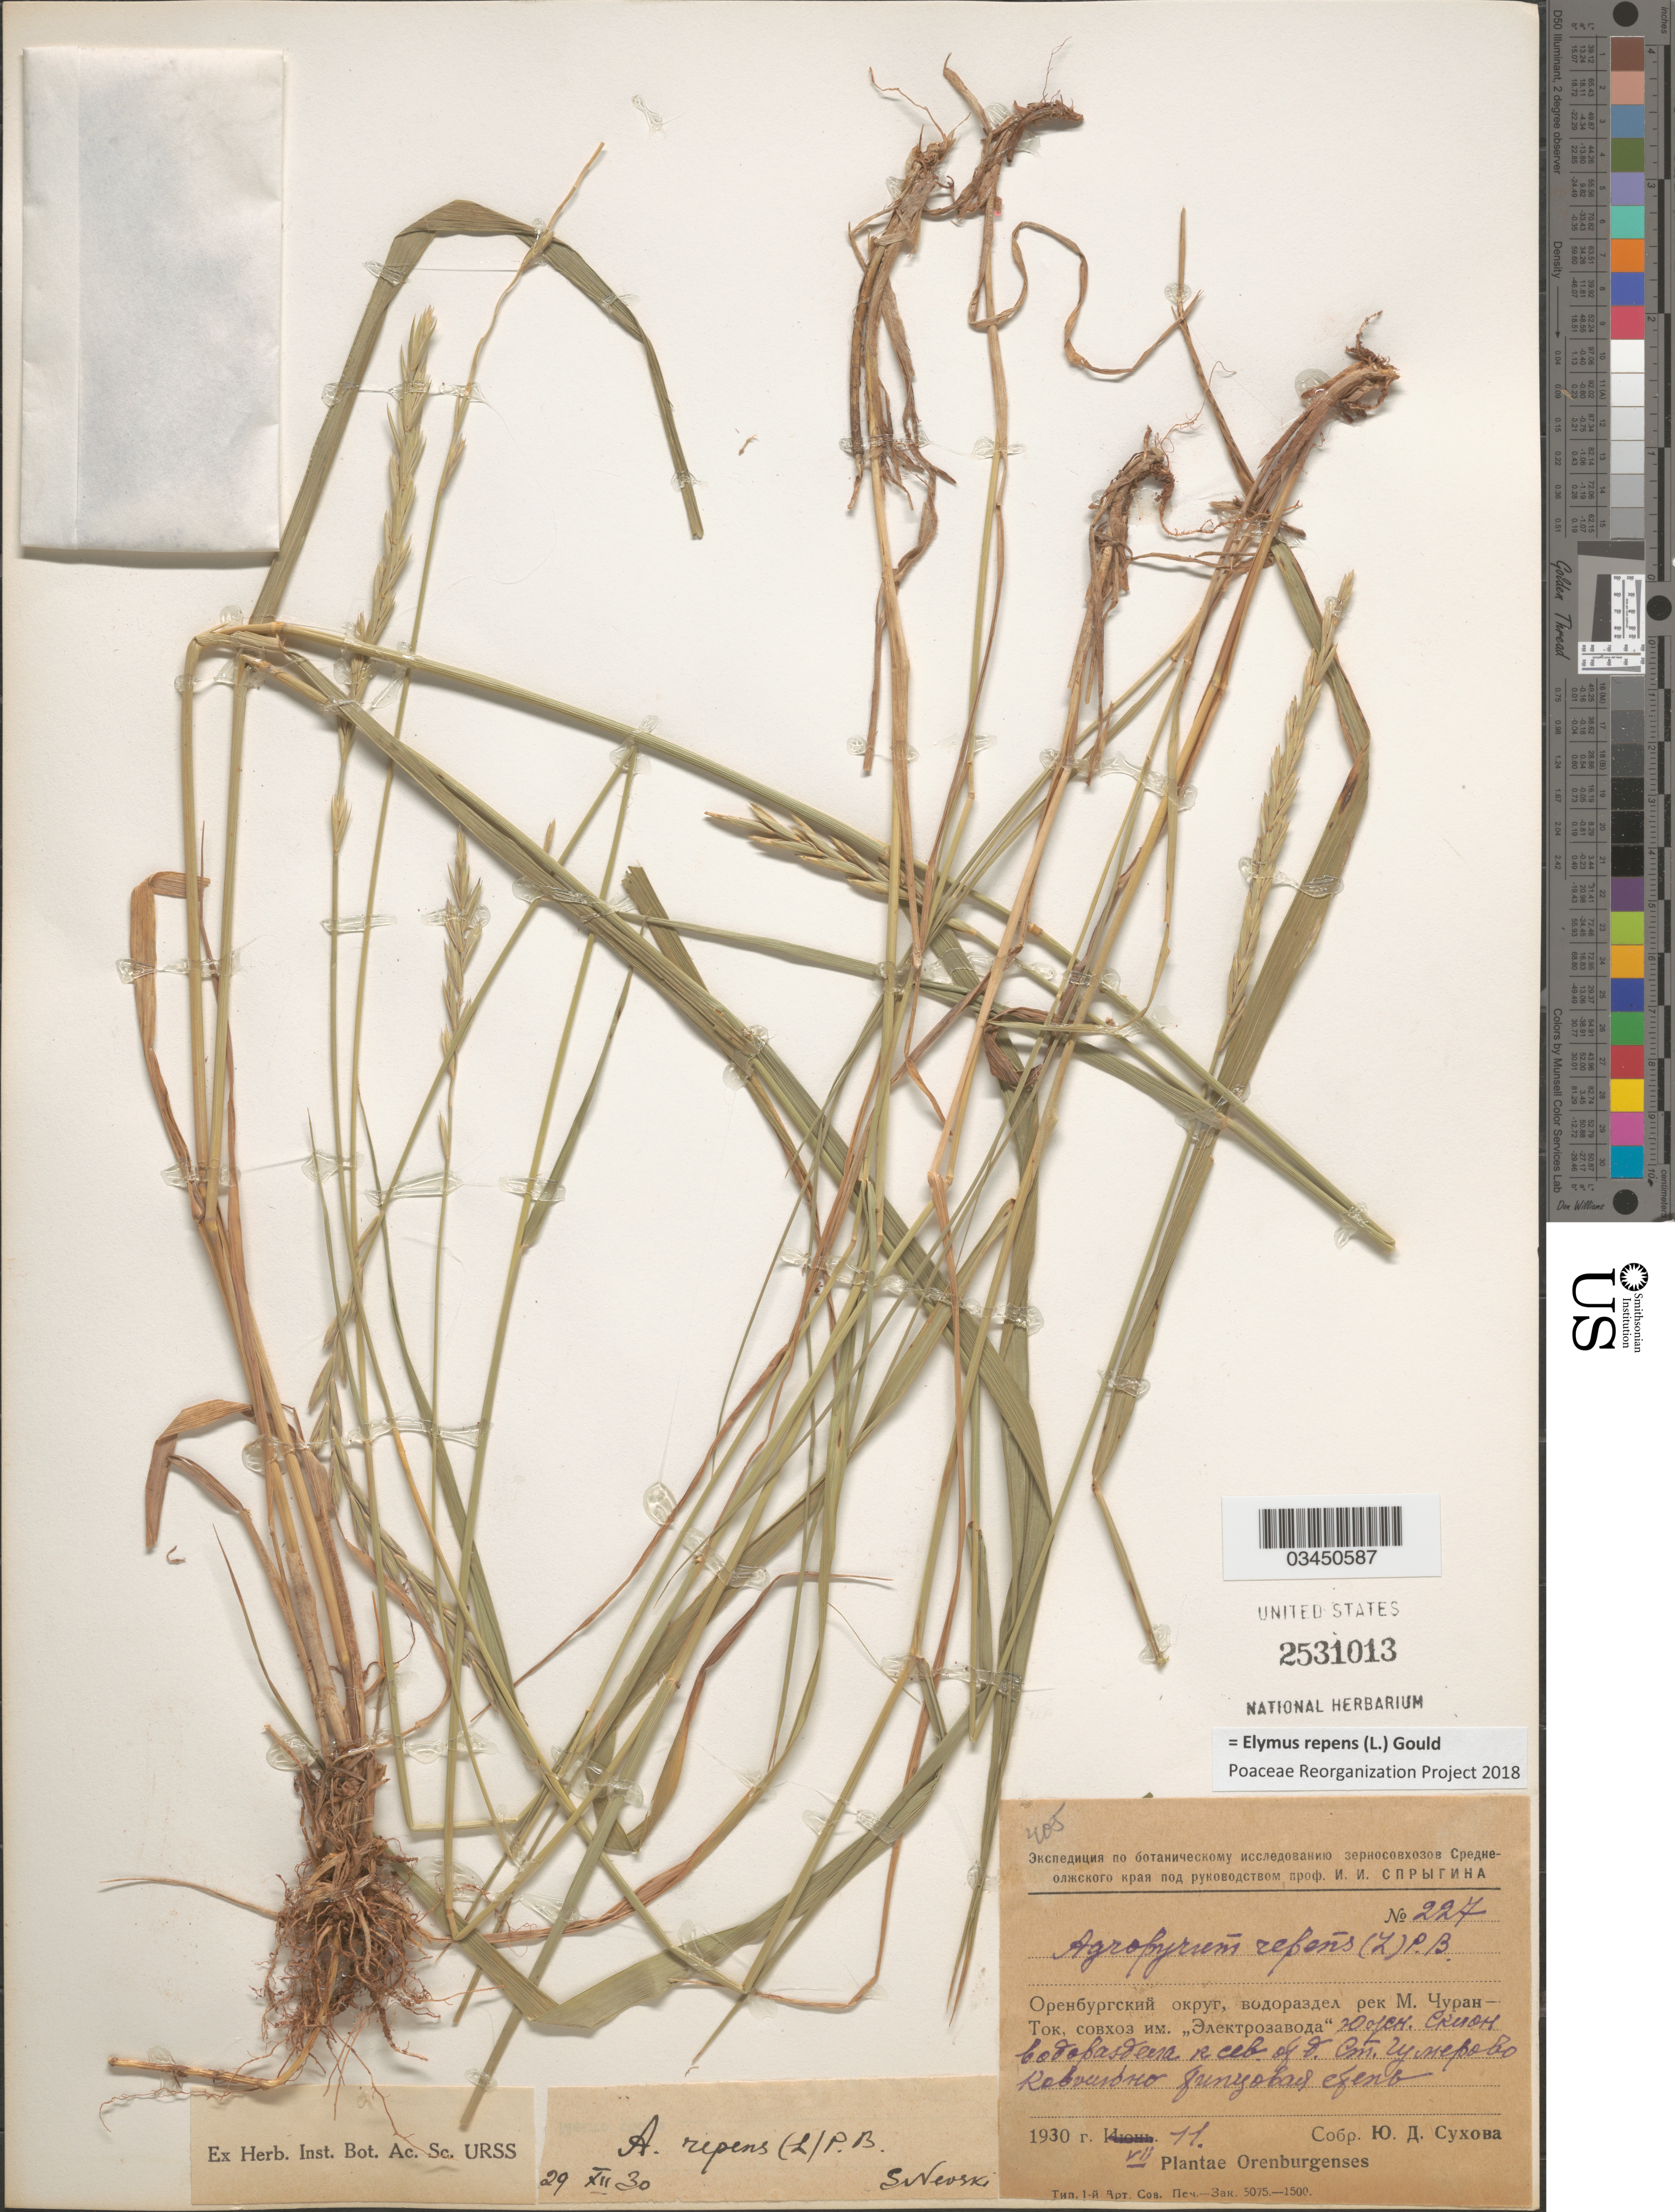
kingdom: Plantae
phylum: Tracheophyta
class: Liliopsida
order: Poales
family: Poaceae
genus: Elymus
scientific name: Elymus repens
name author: (L.) Gould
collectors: U. Sukhova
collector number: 227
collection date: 1930-07-11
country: Russian Federation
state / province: Orenburg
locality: Watershed of rivers Malyy Churan and Tok, N of Gumerovo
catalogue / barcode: US 2531013